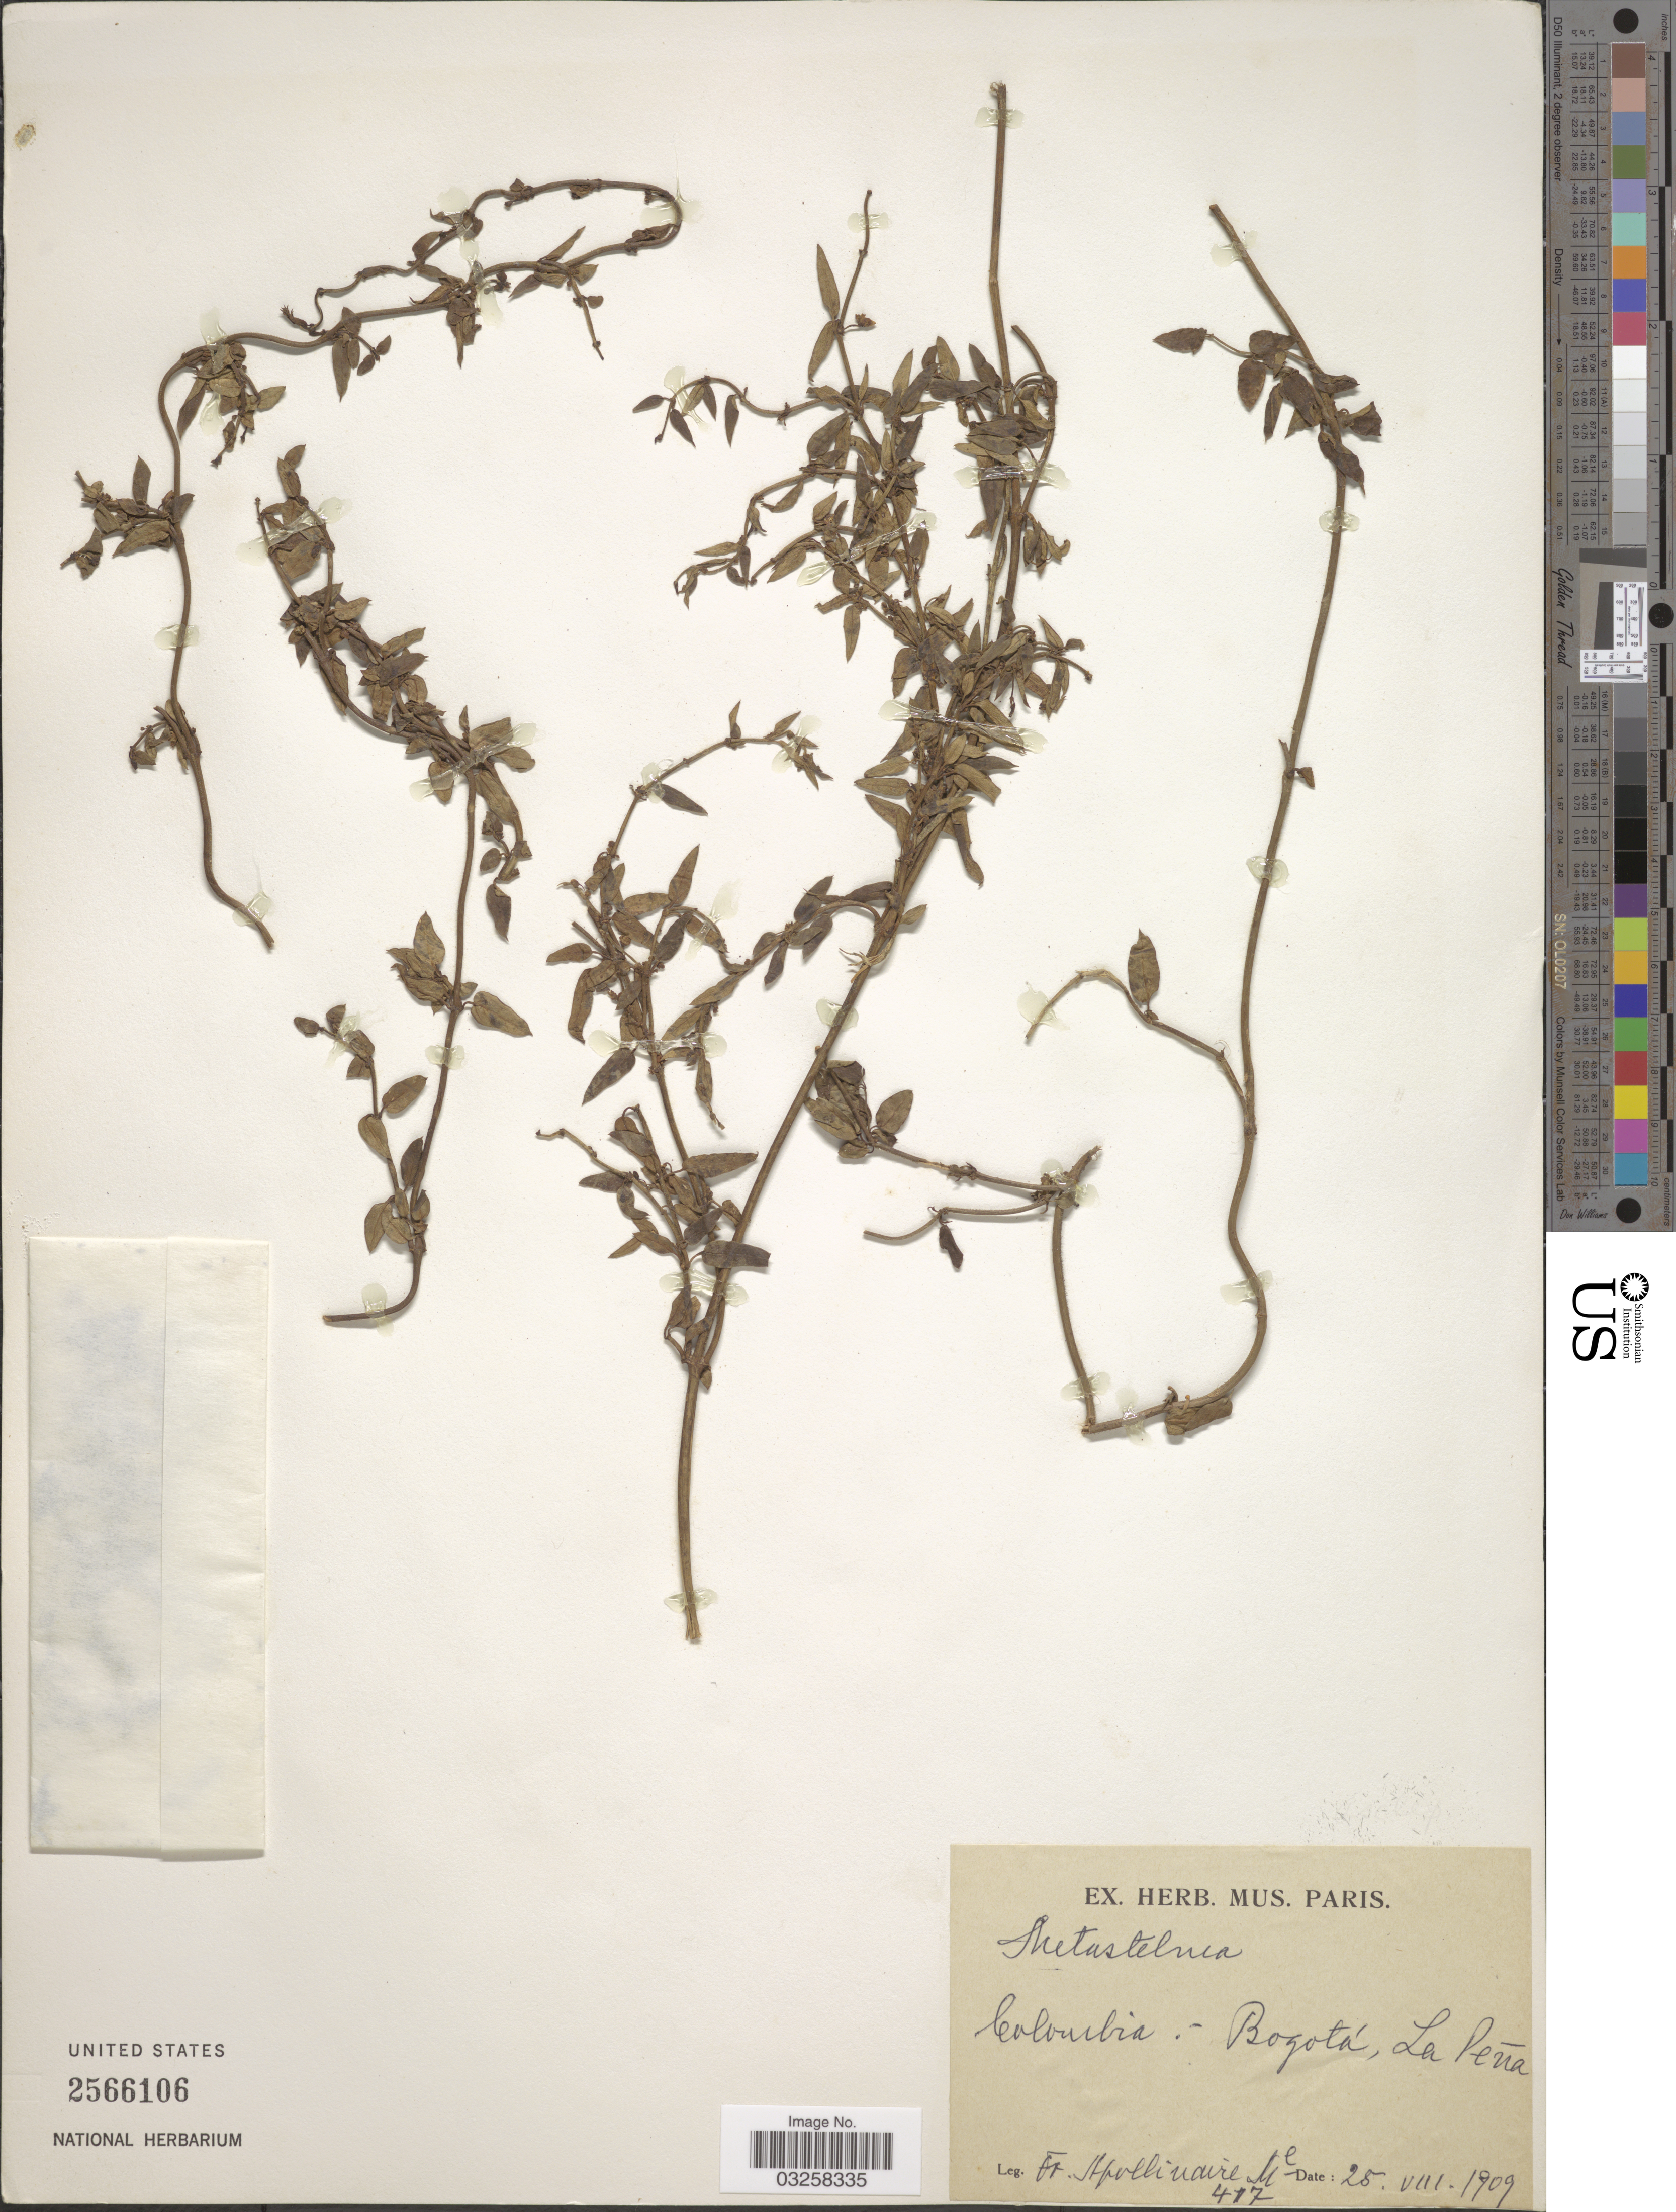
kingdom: Plantae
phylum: Tracheophyta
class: Magnoliopsida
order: Gentianales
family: Apocynaceae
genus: Scyphostelma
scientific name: Scyphostelma sp.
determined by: Liede-Schumann, Sigrid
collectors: F. Apollinaire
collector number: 417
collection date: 1909-08-25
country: Colombia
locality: Bogotá, La Peña.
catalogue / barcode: US 2566106